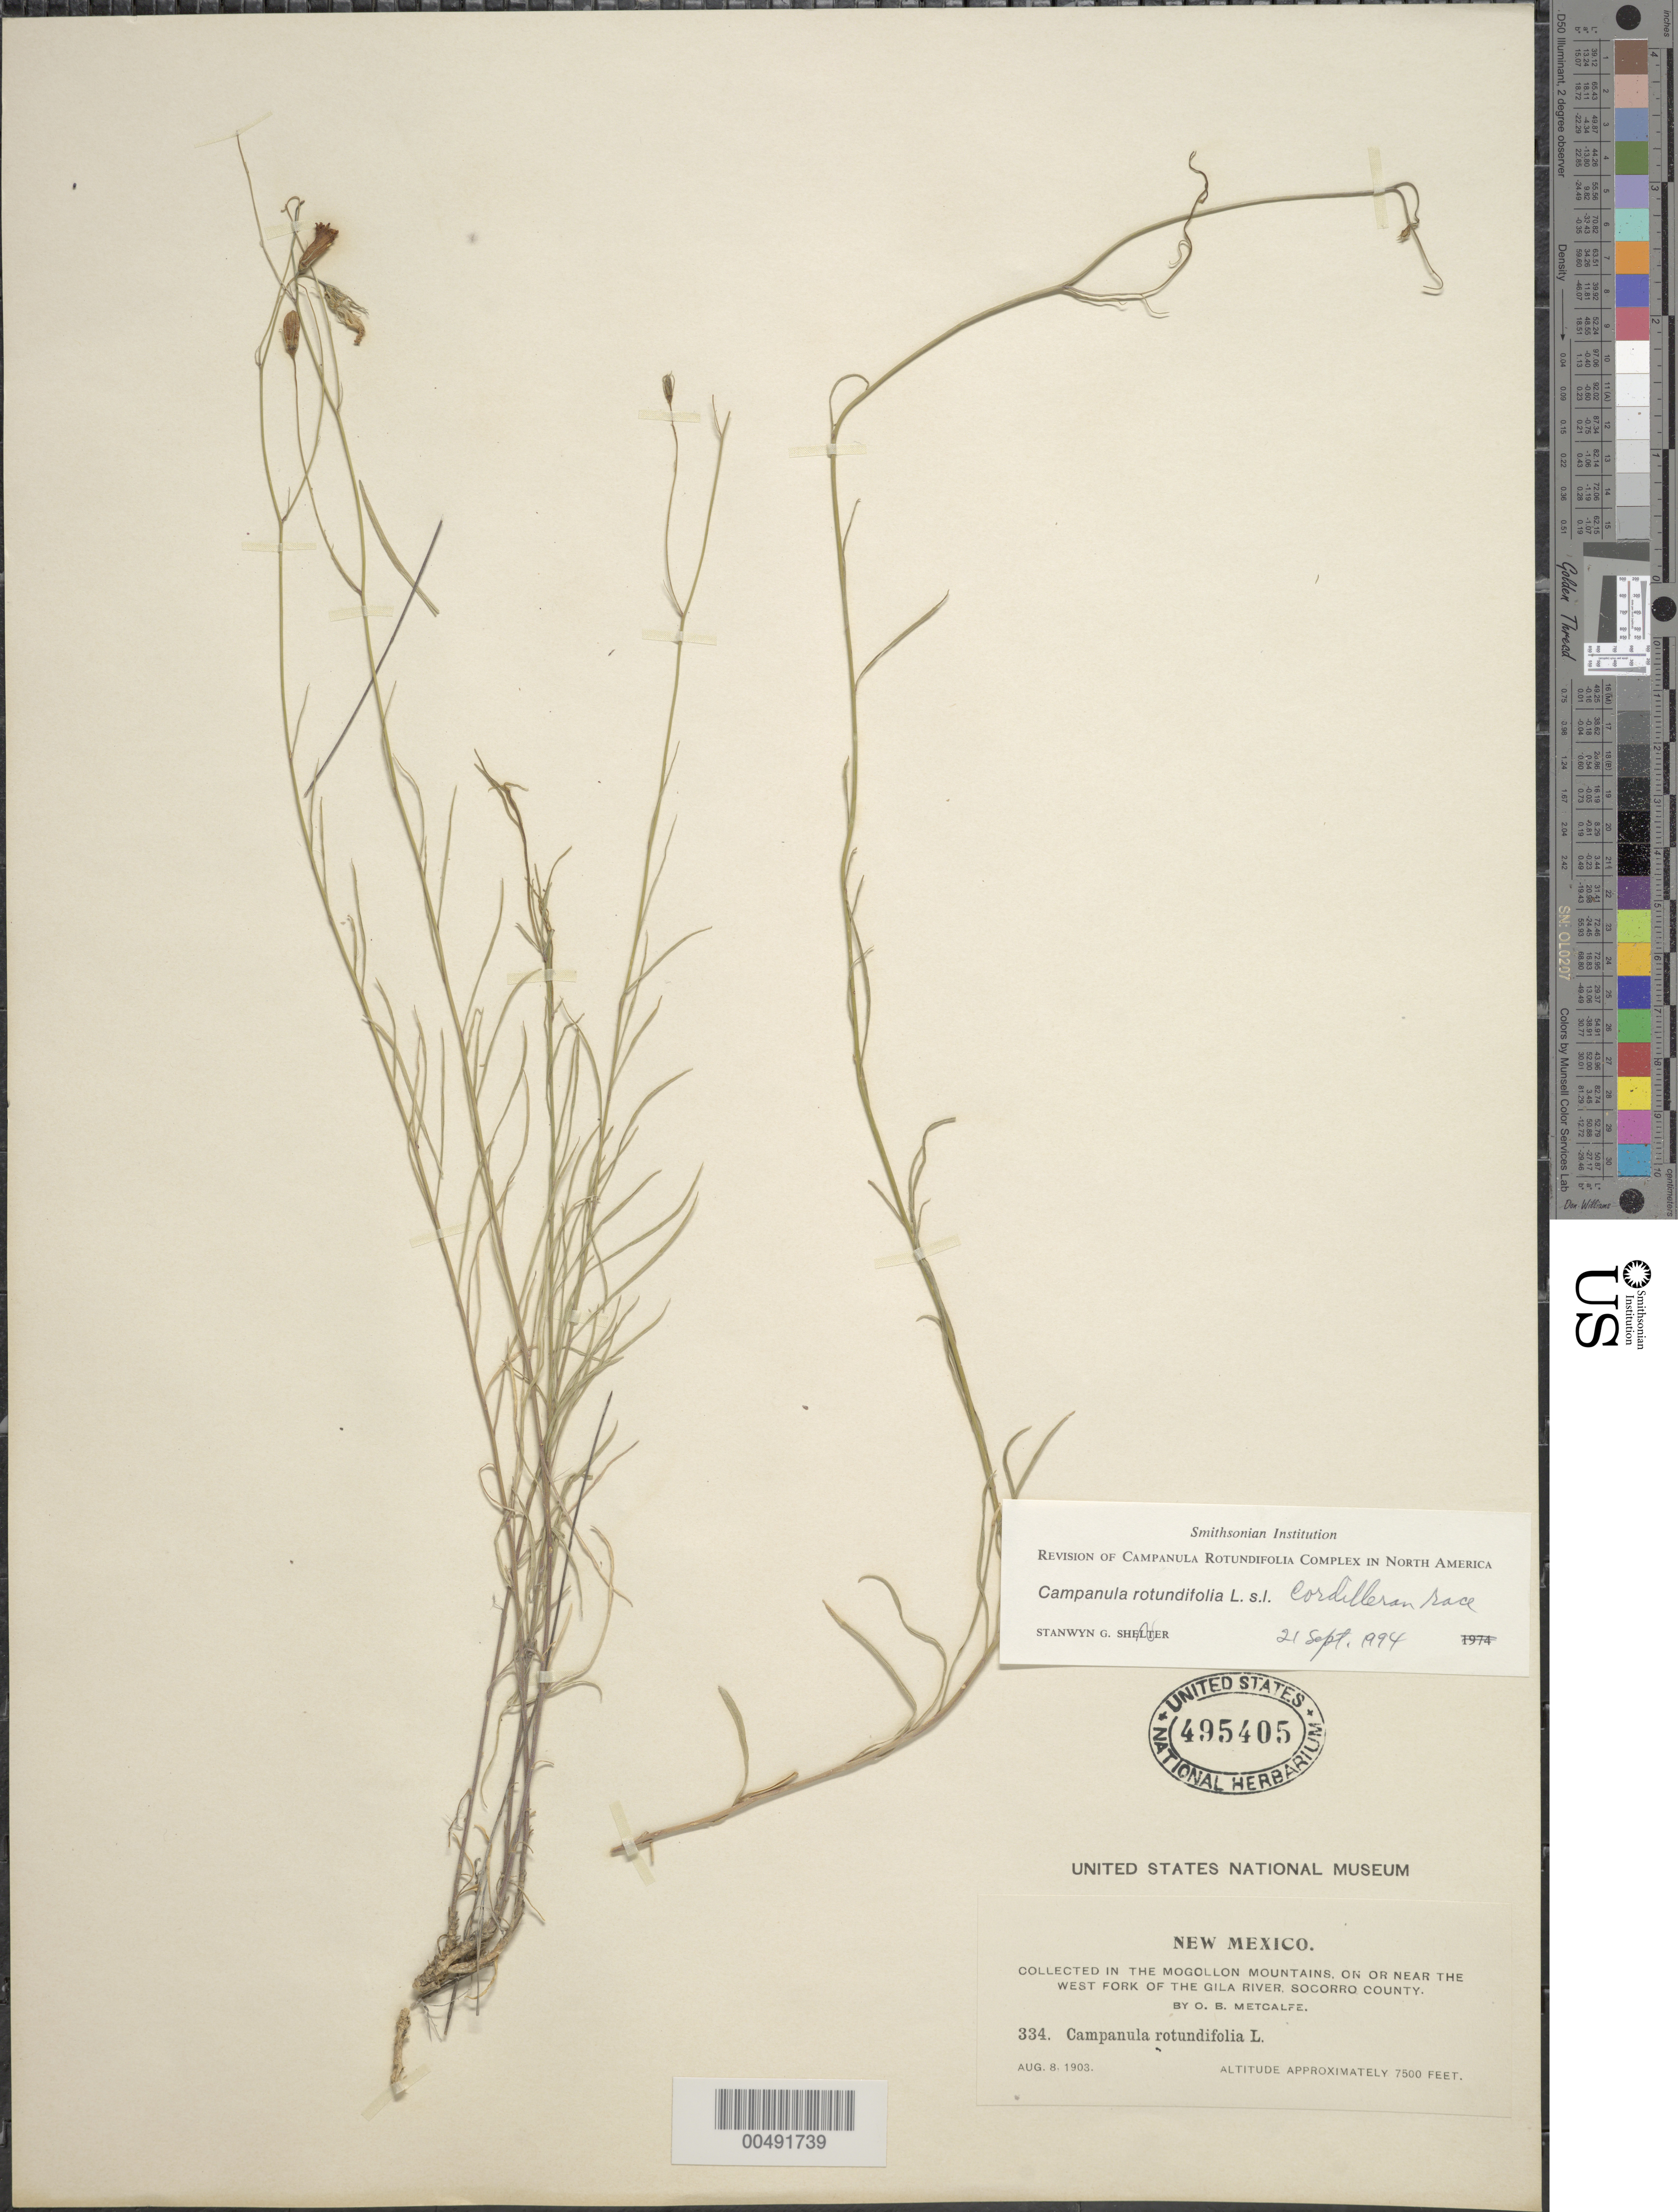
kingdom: Plantae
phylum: Tracheophyta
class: Magnoliopsida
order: Asterales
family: Campanulaceae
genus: Campanula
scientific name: Campanula rotundifolia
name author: L.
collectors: O. B. Metcalfe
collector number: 334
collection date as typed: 08 Aug 1903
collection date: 1903-08-08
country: United States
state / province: New Mexico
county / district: Socorro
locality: West Fork of the Gila River, Mogollon Mountains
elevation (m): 2286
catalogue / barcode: US 495405